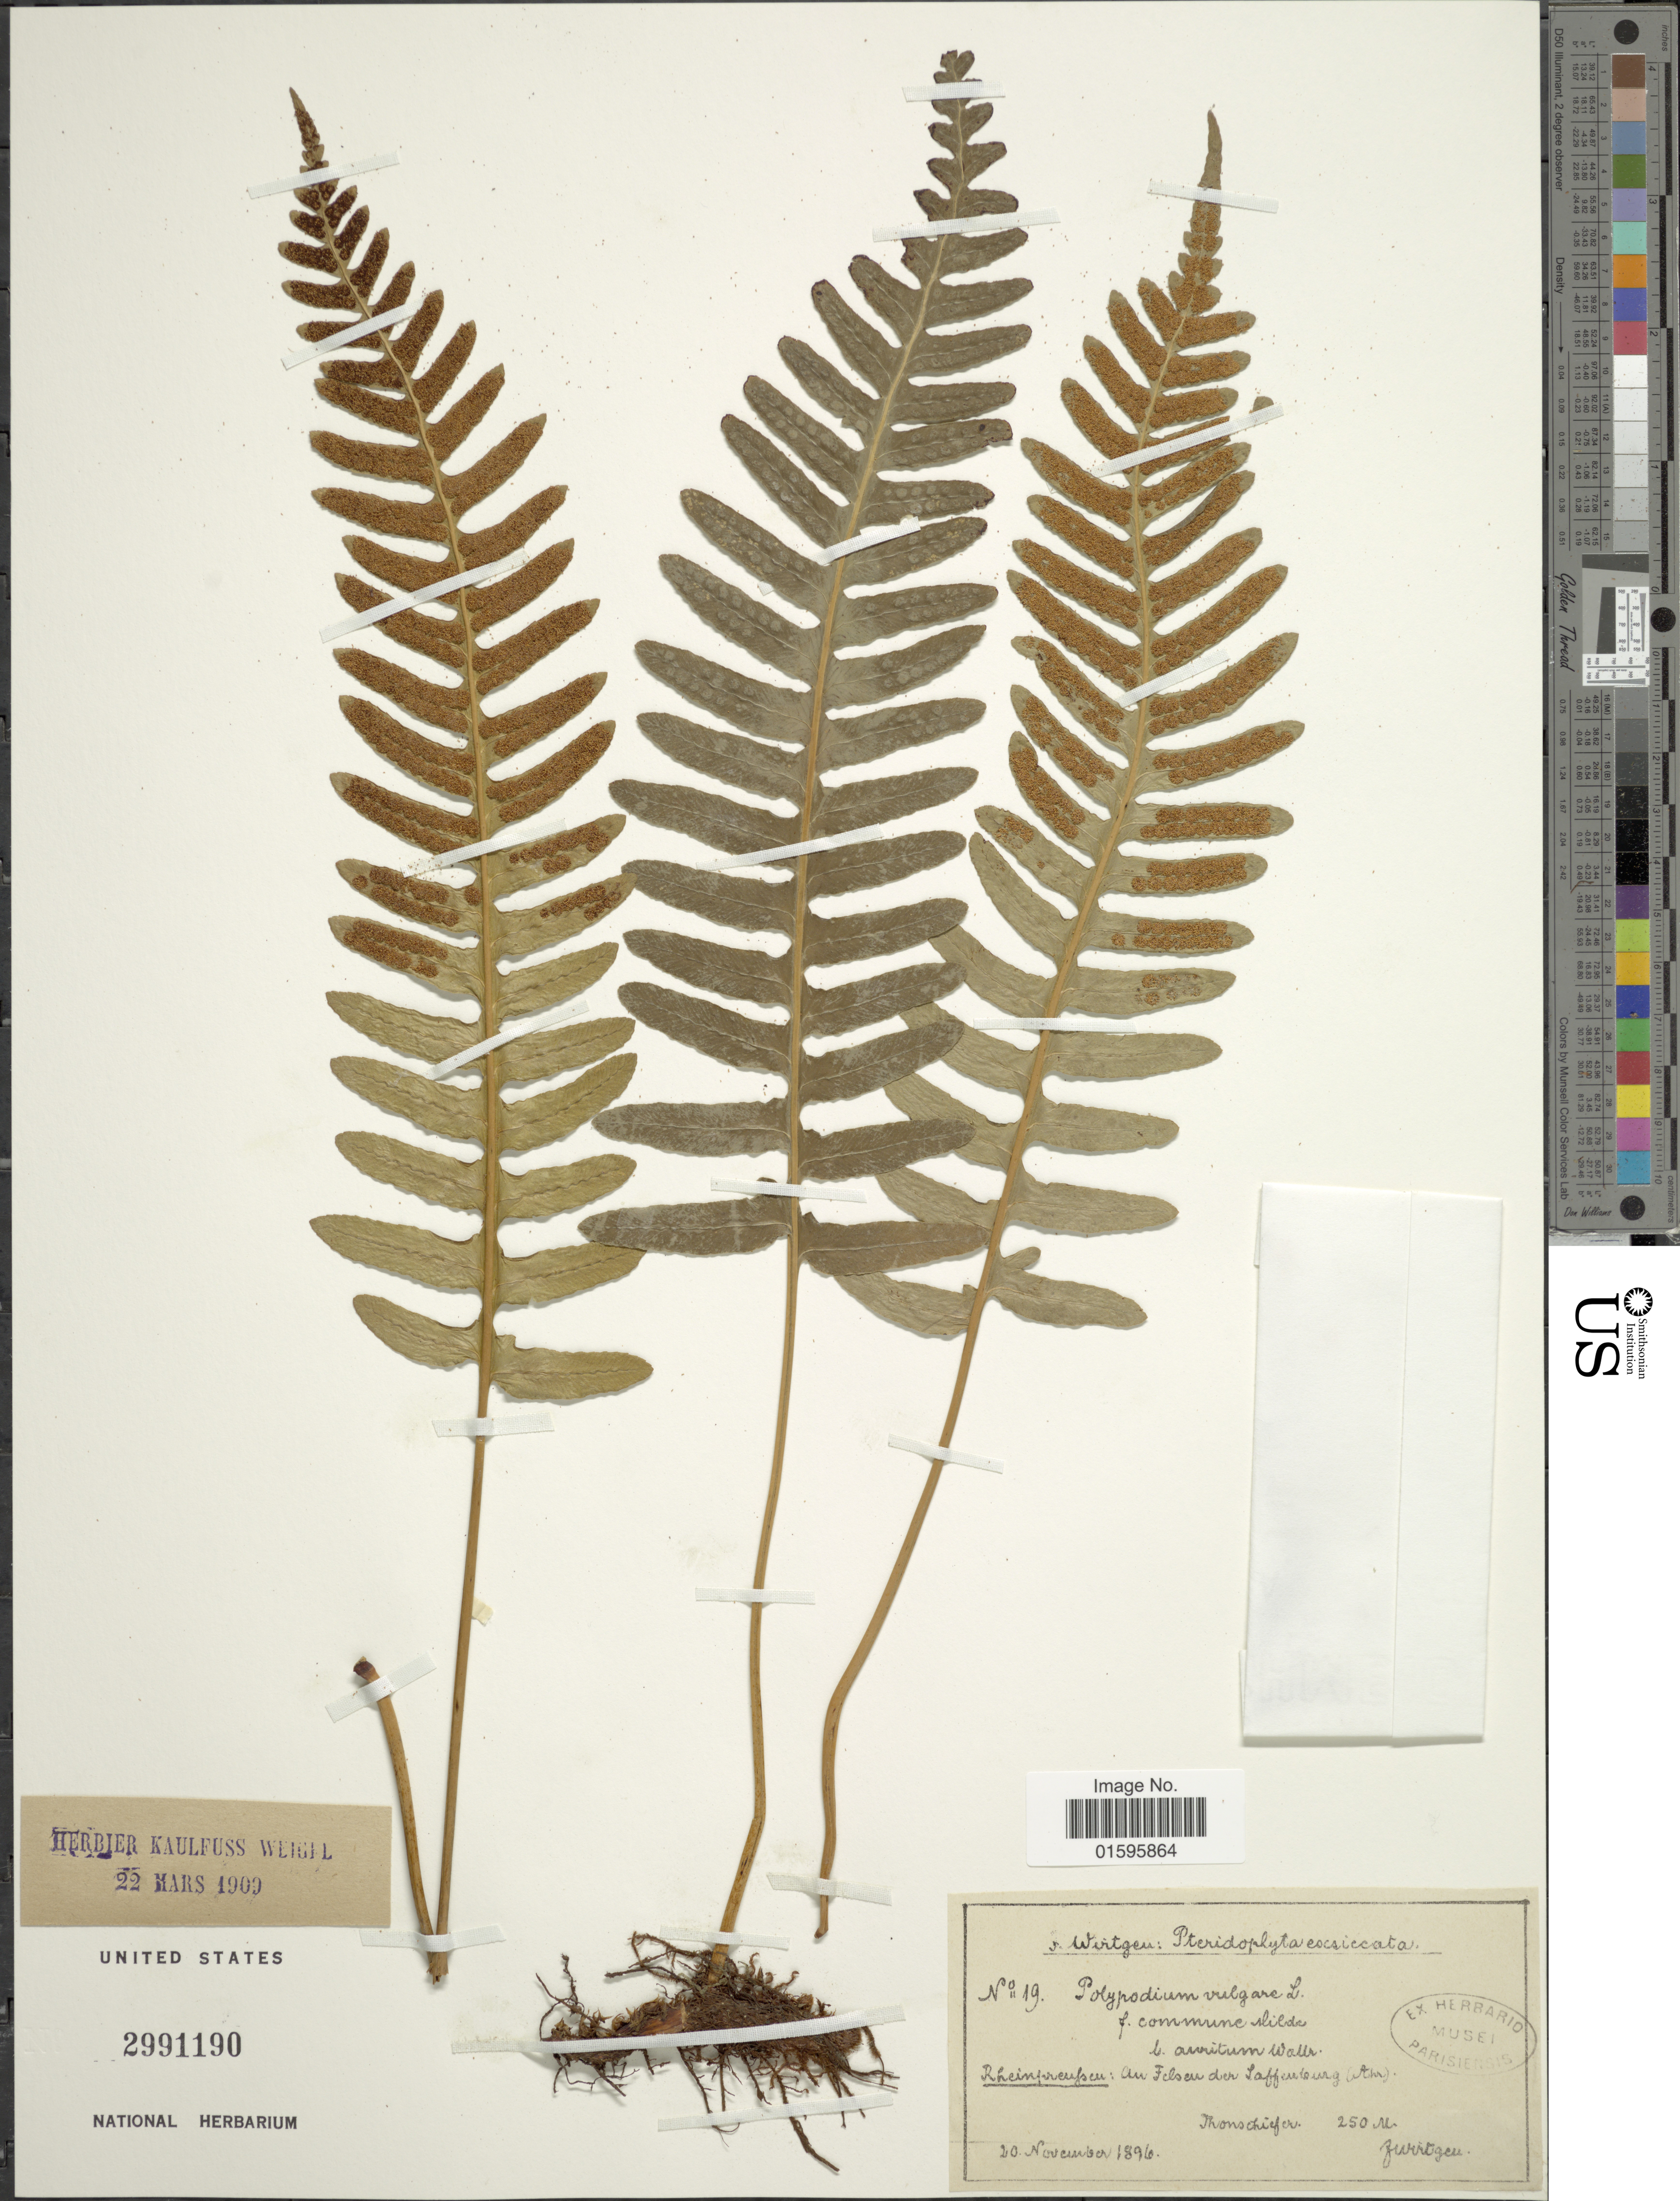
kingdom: Plantae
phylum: Tracheophyta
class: Polypodiopsida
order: Polypodiales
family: Polypodiaceae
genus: Polypodium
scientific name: Polypodium vulgare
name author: L.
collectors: F. Wirtgen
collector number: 19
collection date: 1896-11-20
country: Germany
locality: Rheinpreussen: au Felsen der Lafferburg (Ahr), Monschiefer [interpreted]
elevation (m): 250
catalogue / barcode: US 2991190